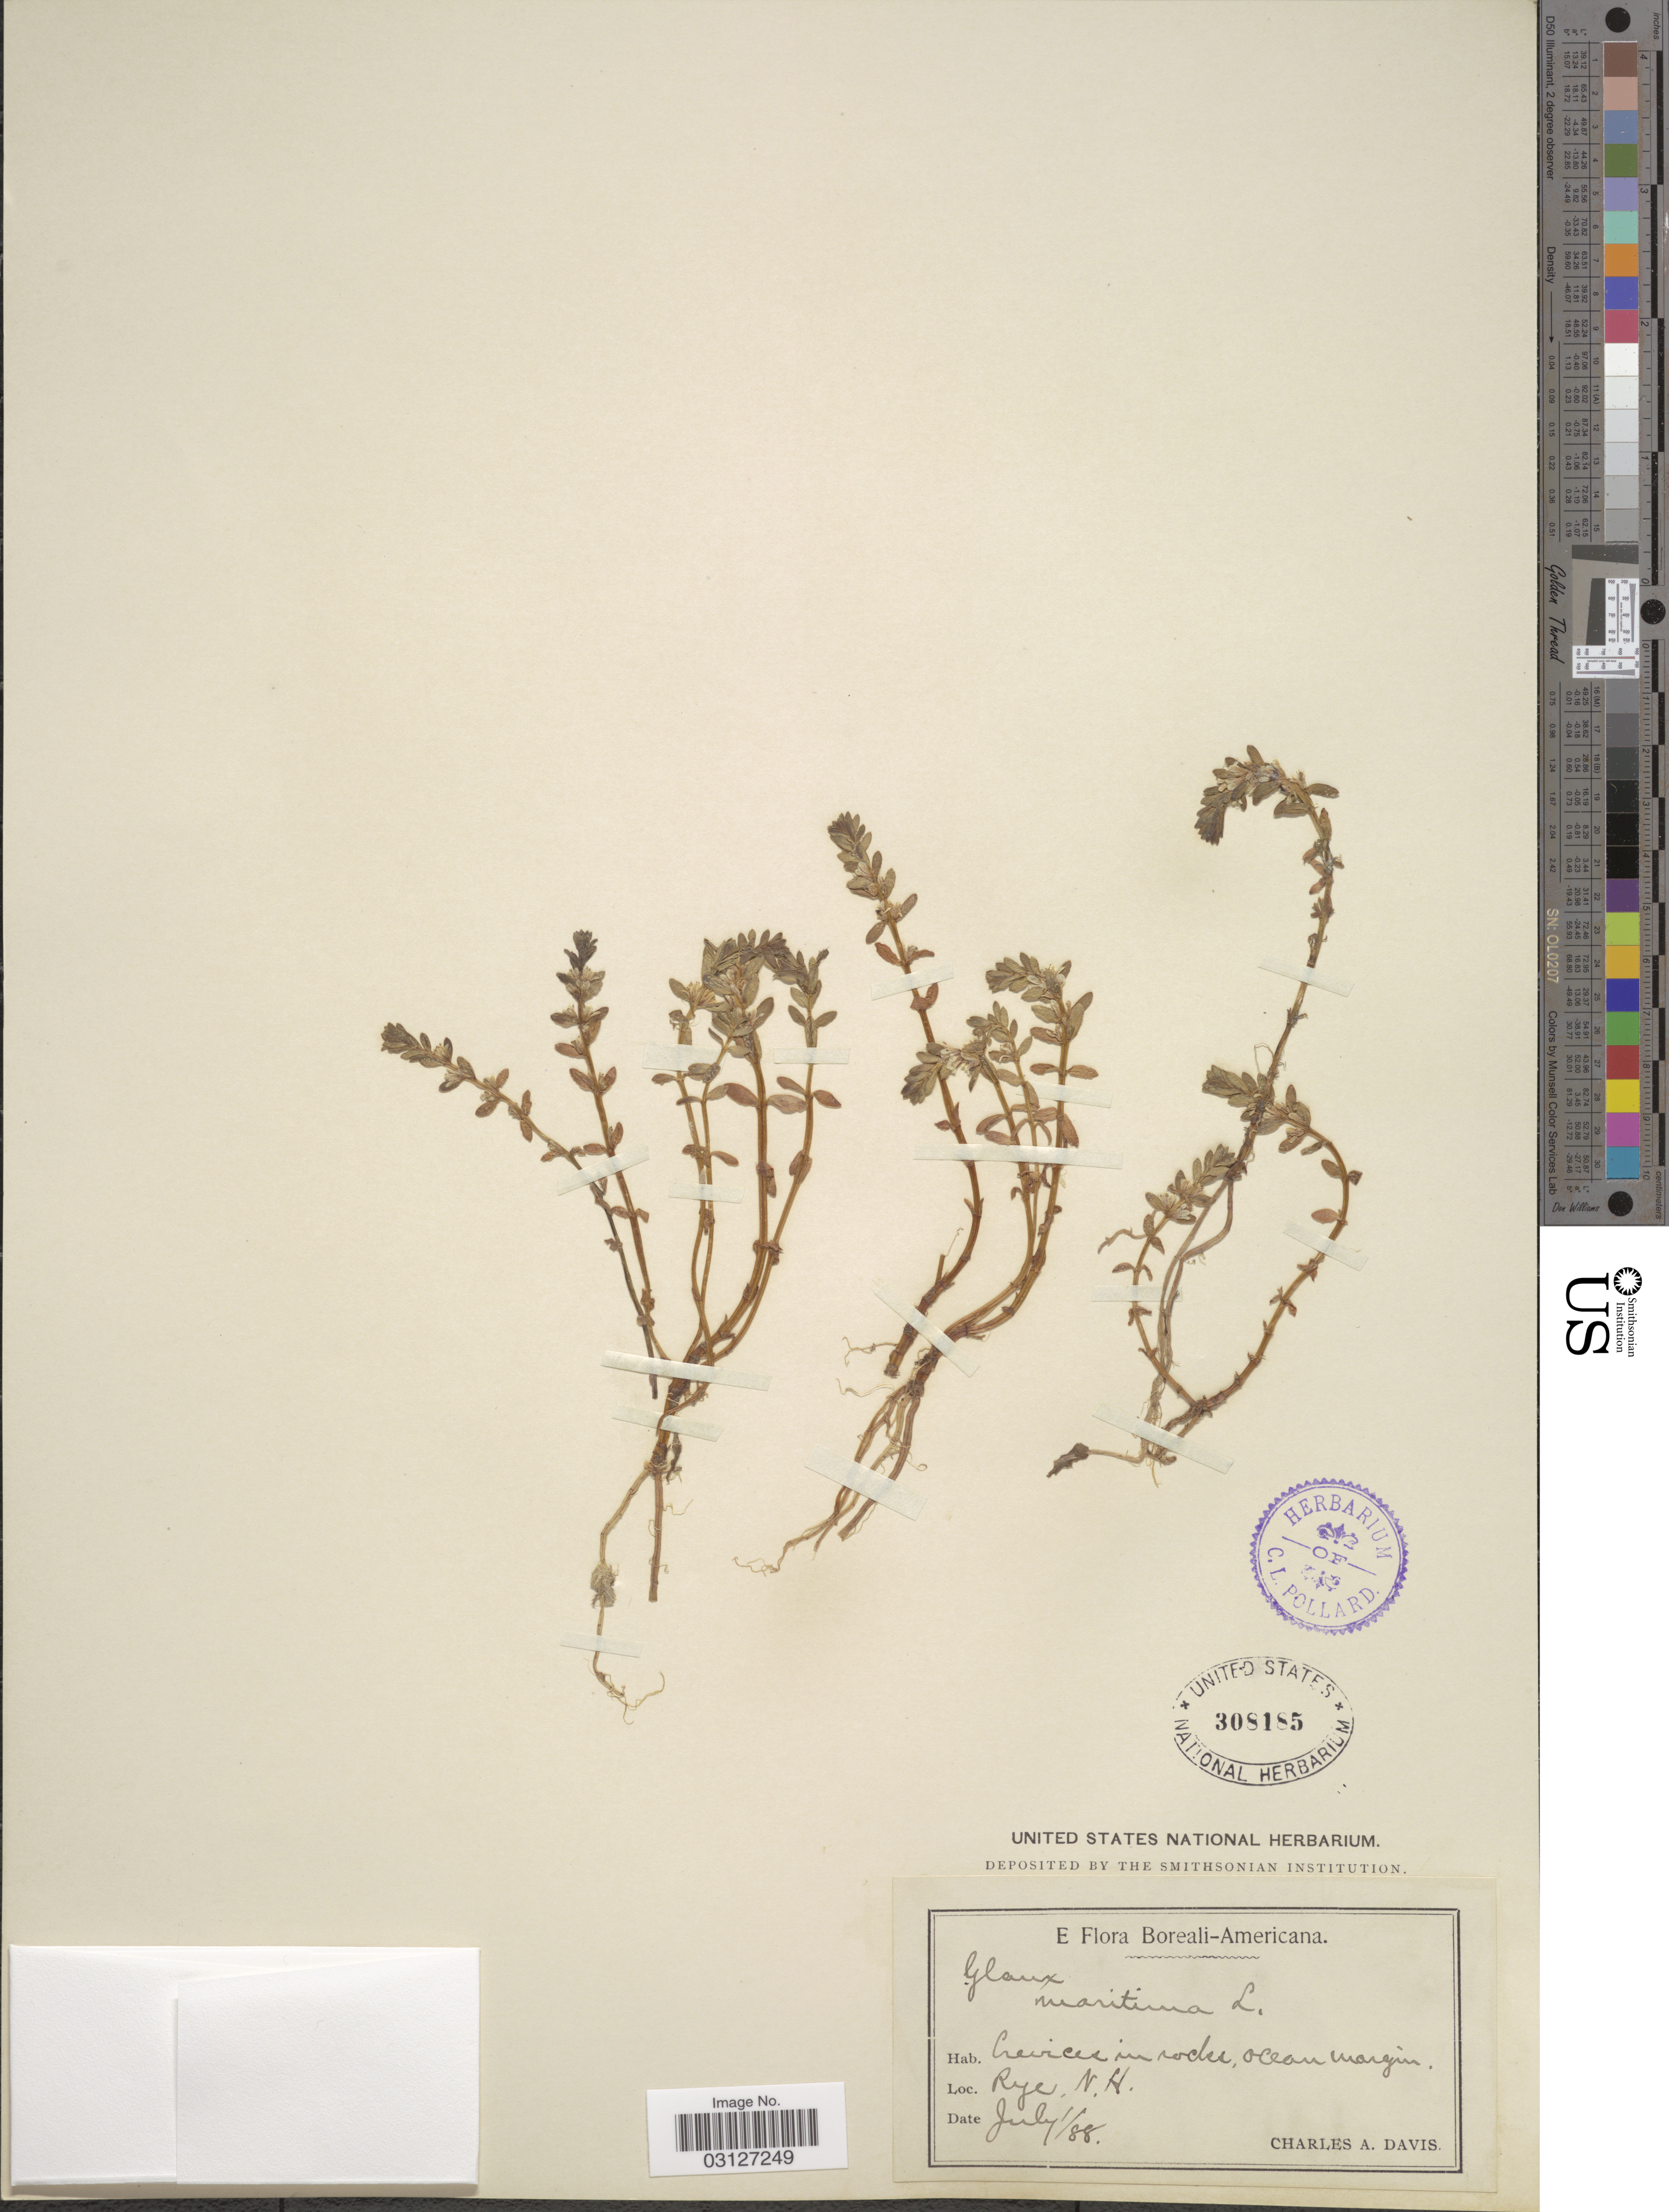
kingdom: Plantae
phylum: Tracheophyta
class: Magnoliopsida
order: Ericales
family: Primulaceae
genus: Glaux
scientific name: Glaux maritima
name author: L.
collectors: C. Davis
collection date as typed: Transcribed d/m/y: 1/7/88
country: United States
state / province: New Hampshire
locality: Rye.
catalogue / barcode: US 308185